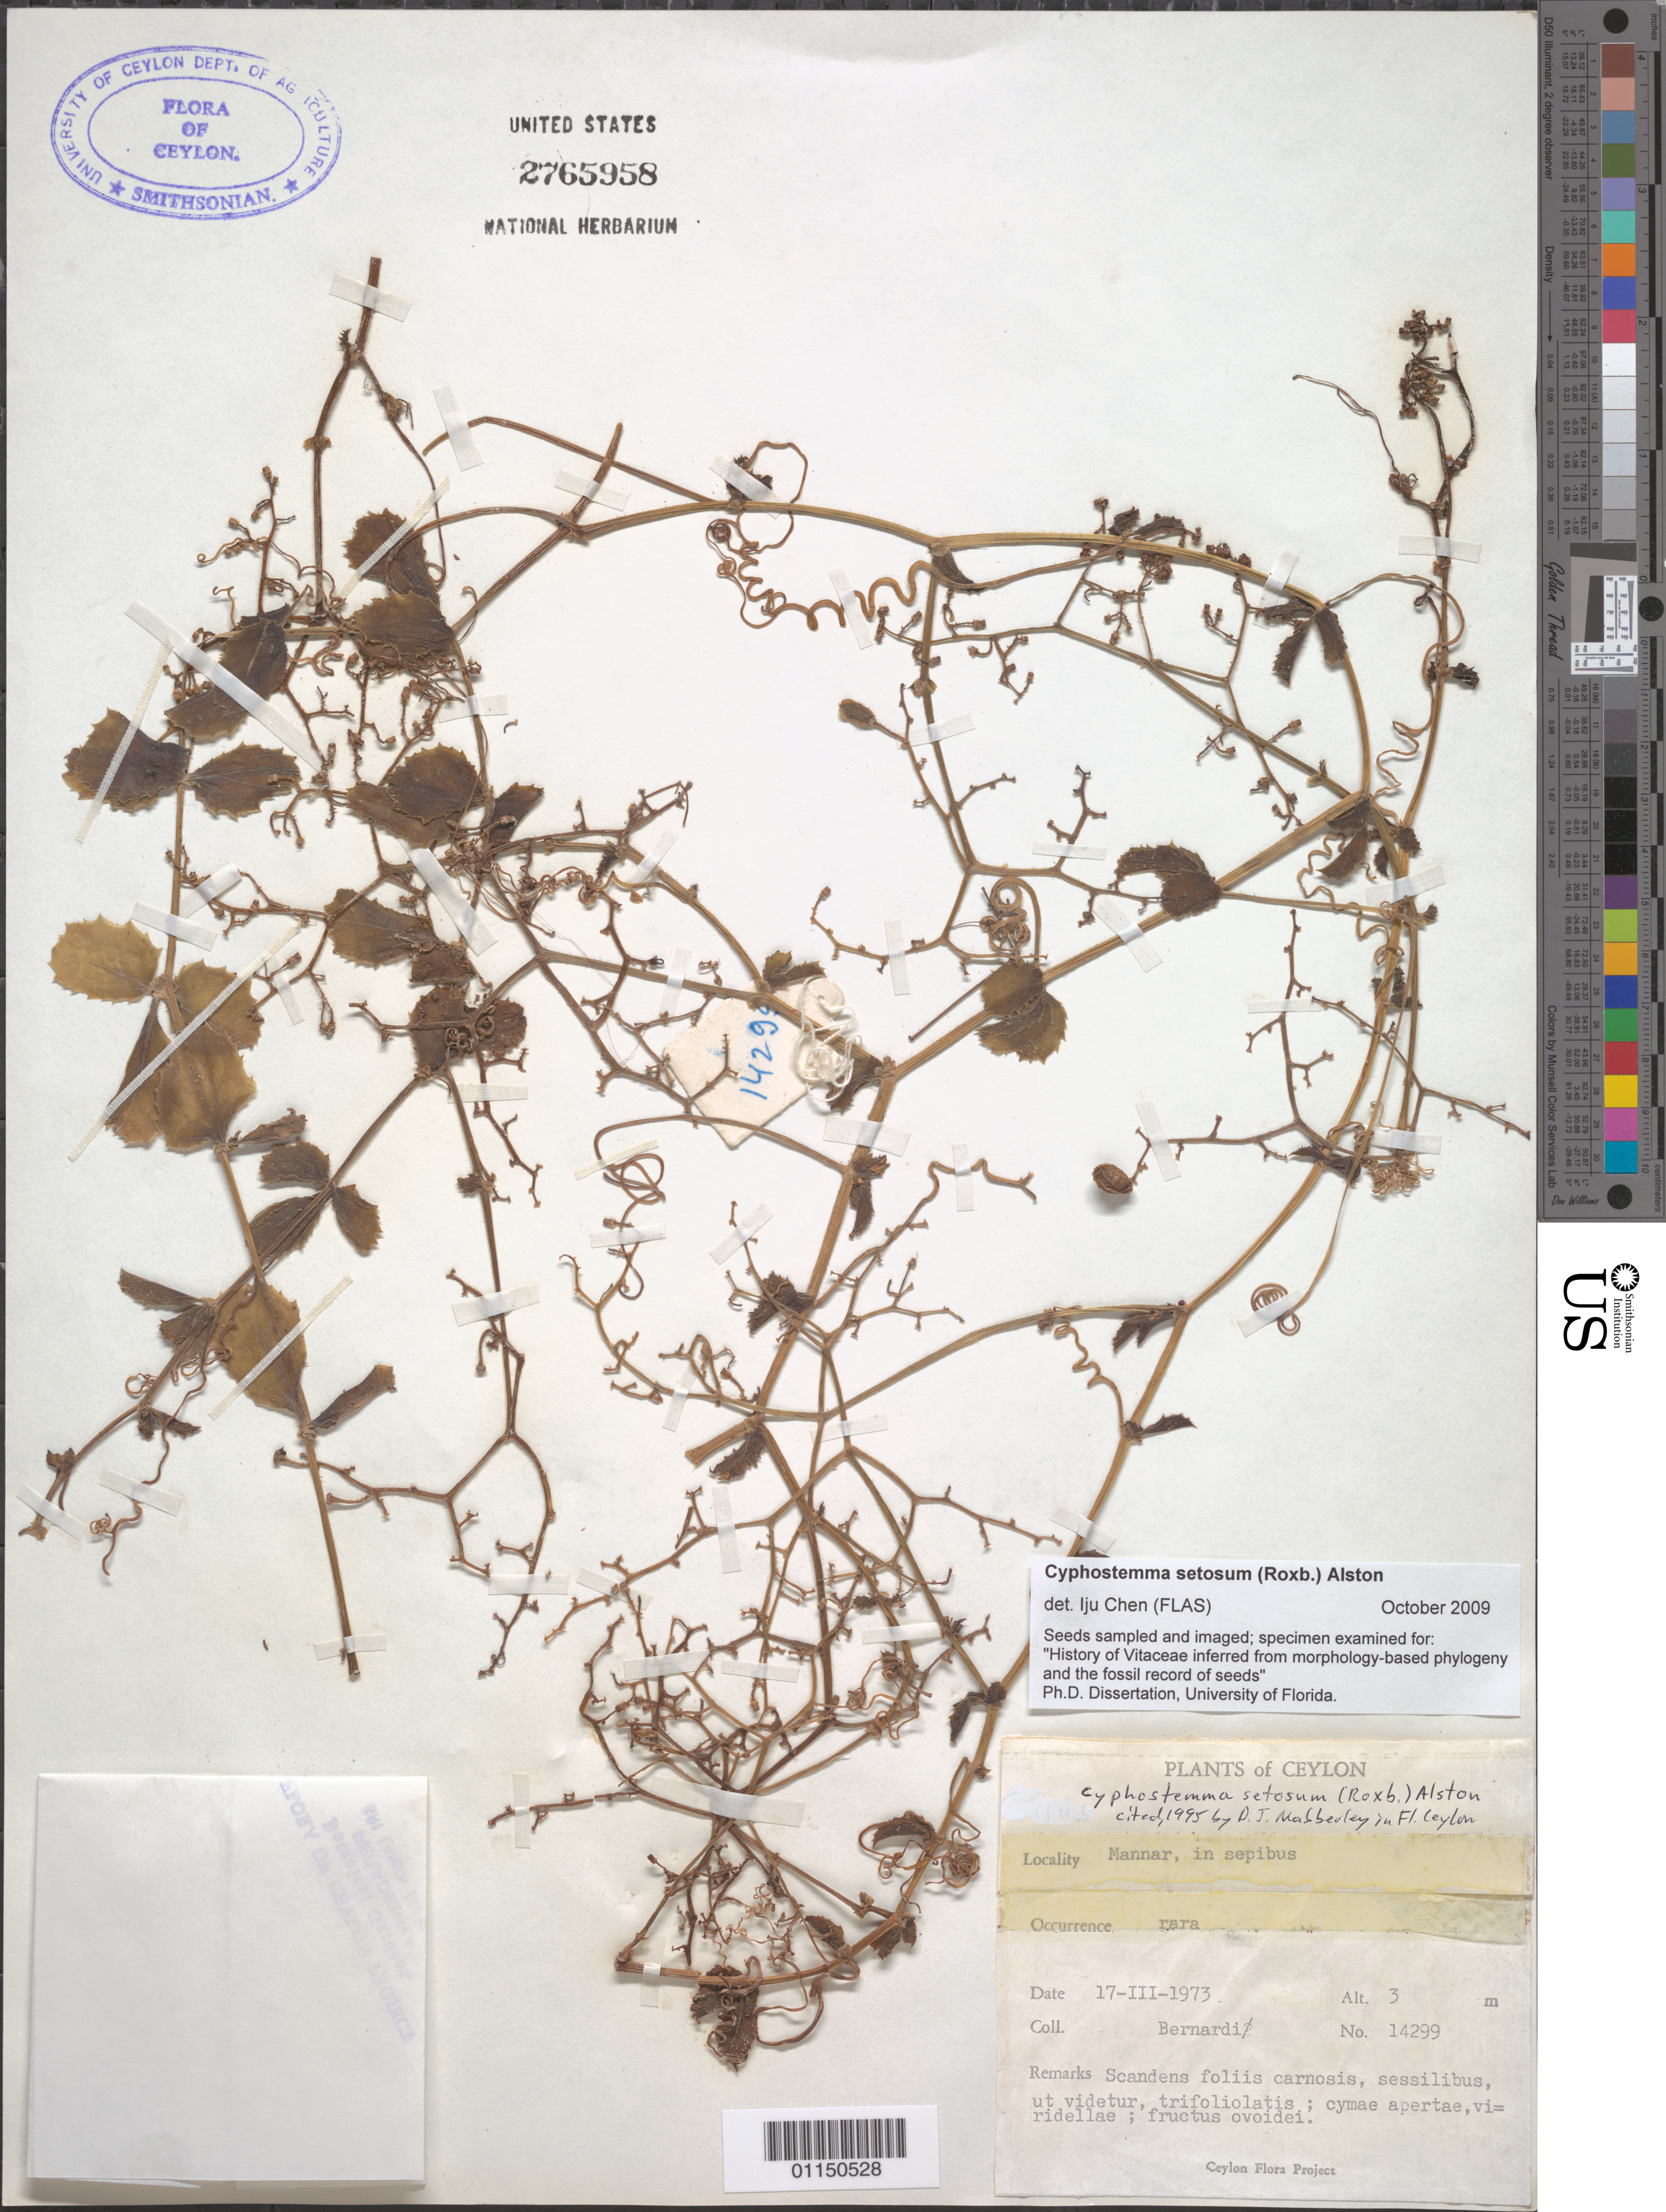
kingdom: Plantae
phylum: Tracheophyta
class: Magnoliopsida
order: Vitales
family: Vitaceae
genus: Cyphostemma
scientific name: Cyphostemma setosum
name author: (Roxb.) Alston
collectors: L. Bernardi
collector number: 14299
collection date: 1973-03-17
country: Sri Lanka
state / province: Northern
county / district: Mannar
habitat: Rare.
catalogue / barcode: US 2765958